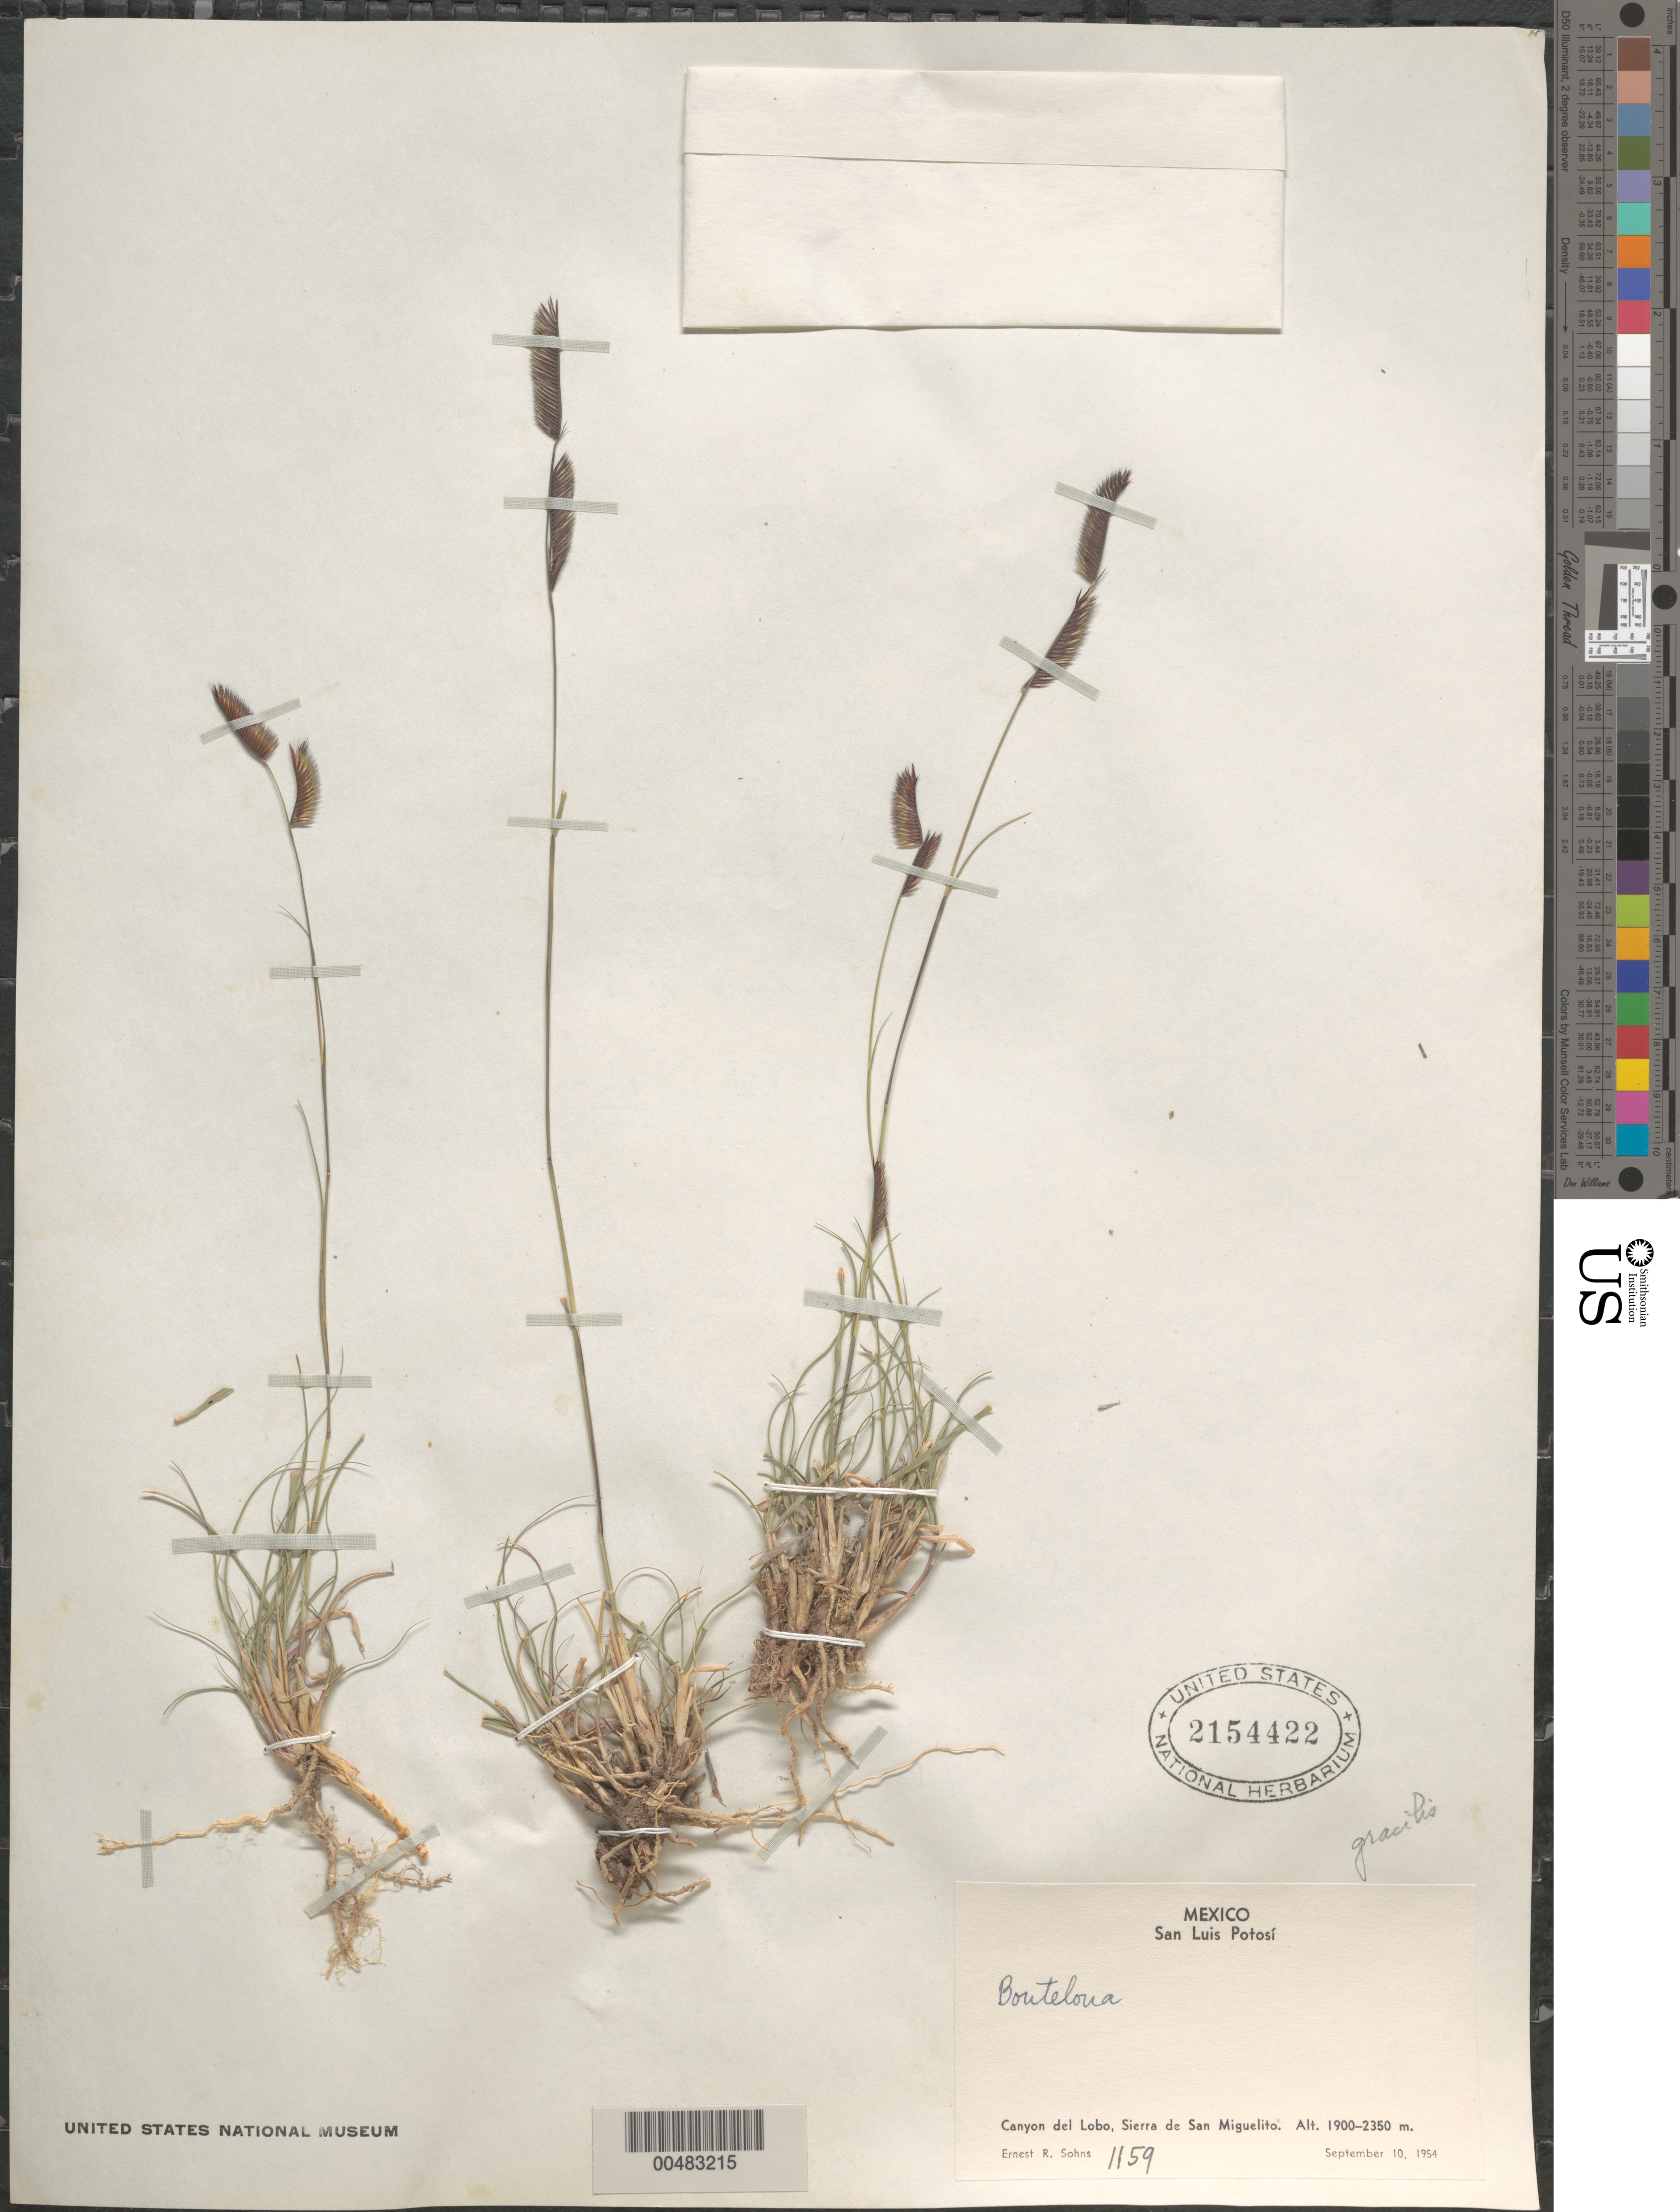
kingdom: Plantae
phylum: Tracheophyta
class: Liliopsida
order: Poales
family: Poaceae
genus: Bouteloua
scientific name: Bouteloua gracilis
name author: (Kunth) Lag. ex Griffiths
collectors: E. R. Sohns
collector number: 1159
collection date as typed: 10 Sep 1954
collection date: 1954-09-10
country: Mexico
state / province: San Luis Potosi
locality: Canyon del Lobo, Sierra de San Miguelito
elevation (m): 1900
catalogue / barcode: US 2154422